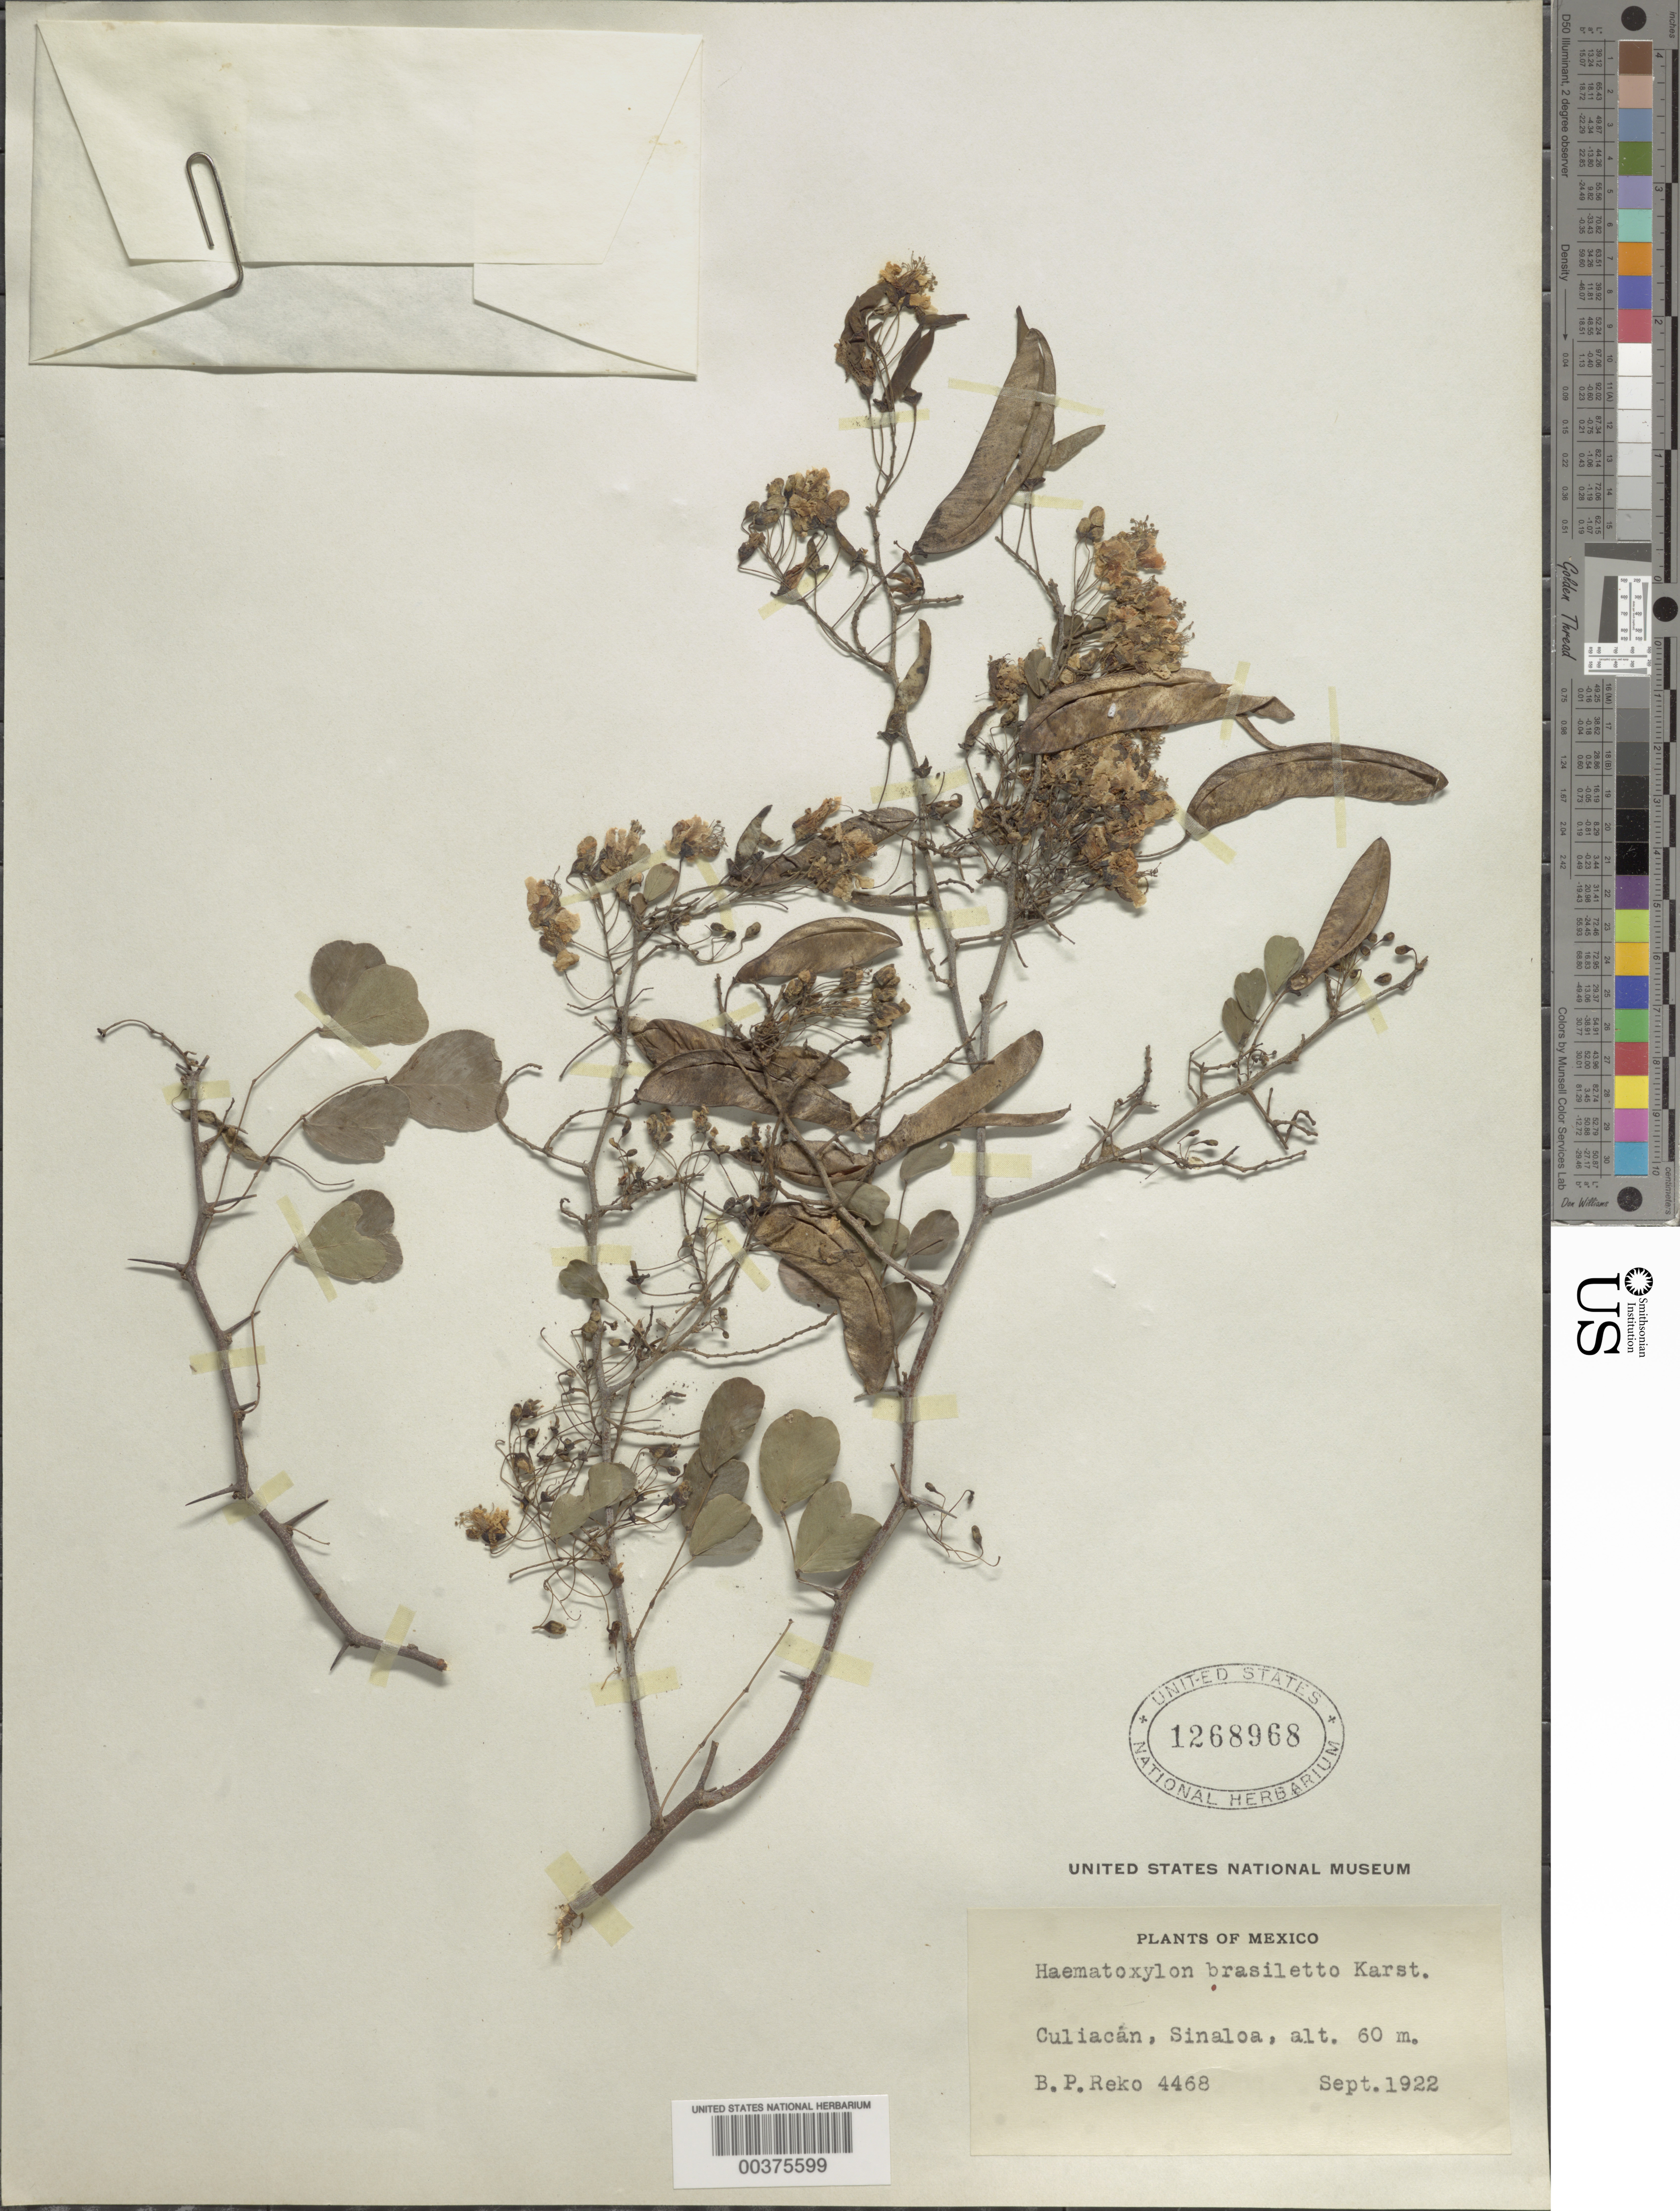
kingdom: Plantae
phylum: Tracheophyta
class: Magnoliopsida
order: Fabales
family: Fabaceae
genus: Haematoxylum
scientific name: Haematoxylum brasiletto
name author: H. Karst.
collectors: B. P. Reko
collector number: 4468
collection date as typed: Sep 1922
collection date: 1922-09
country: Mexico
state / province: Sinaloa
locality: Culiacan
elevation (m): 60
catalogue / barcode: US 1268968